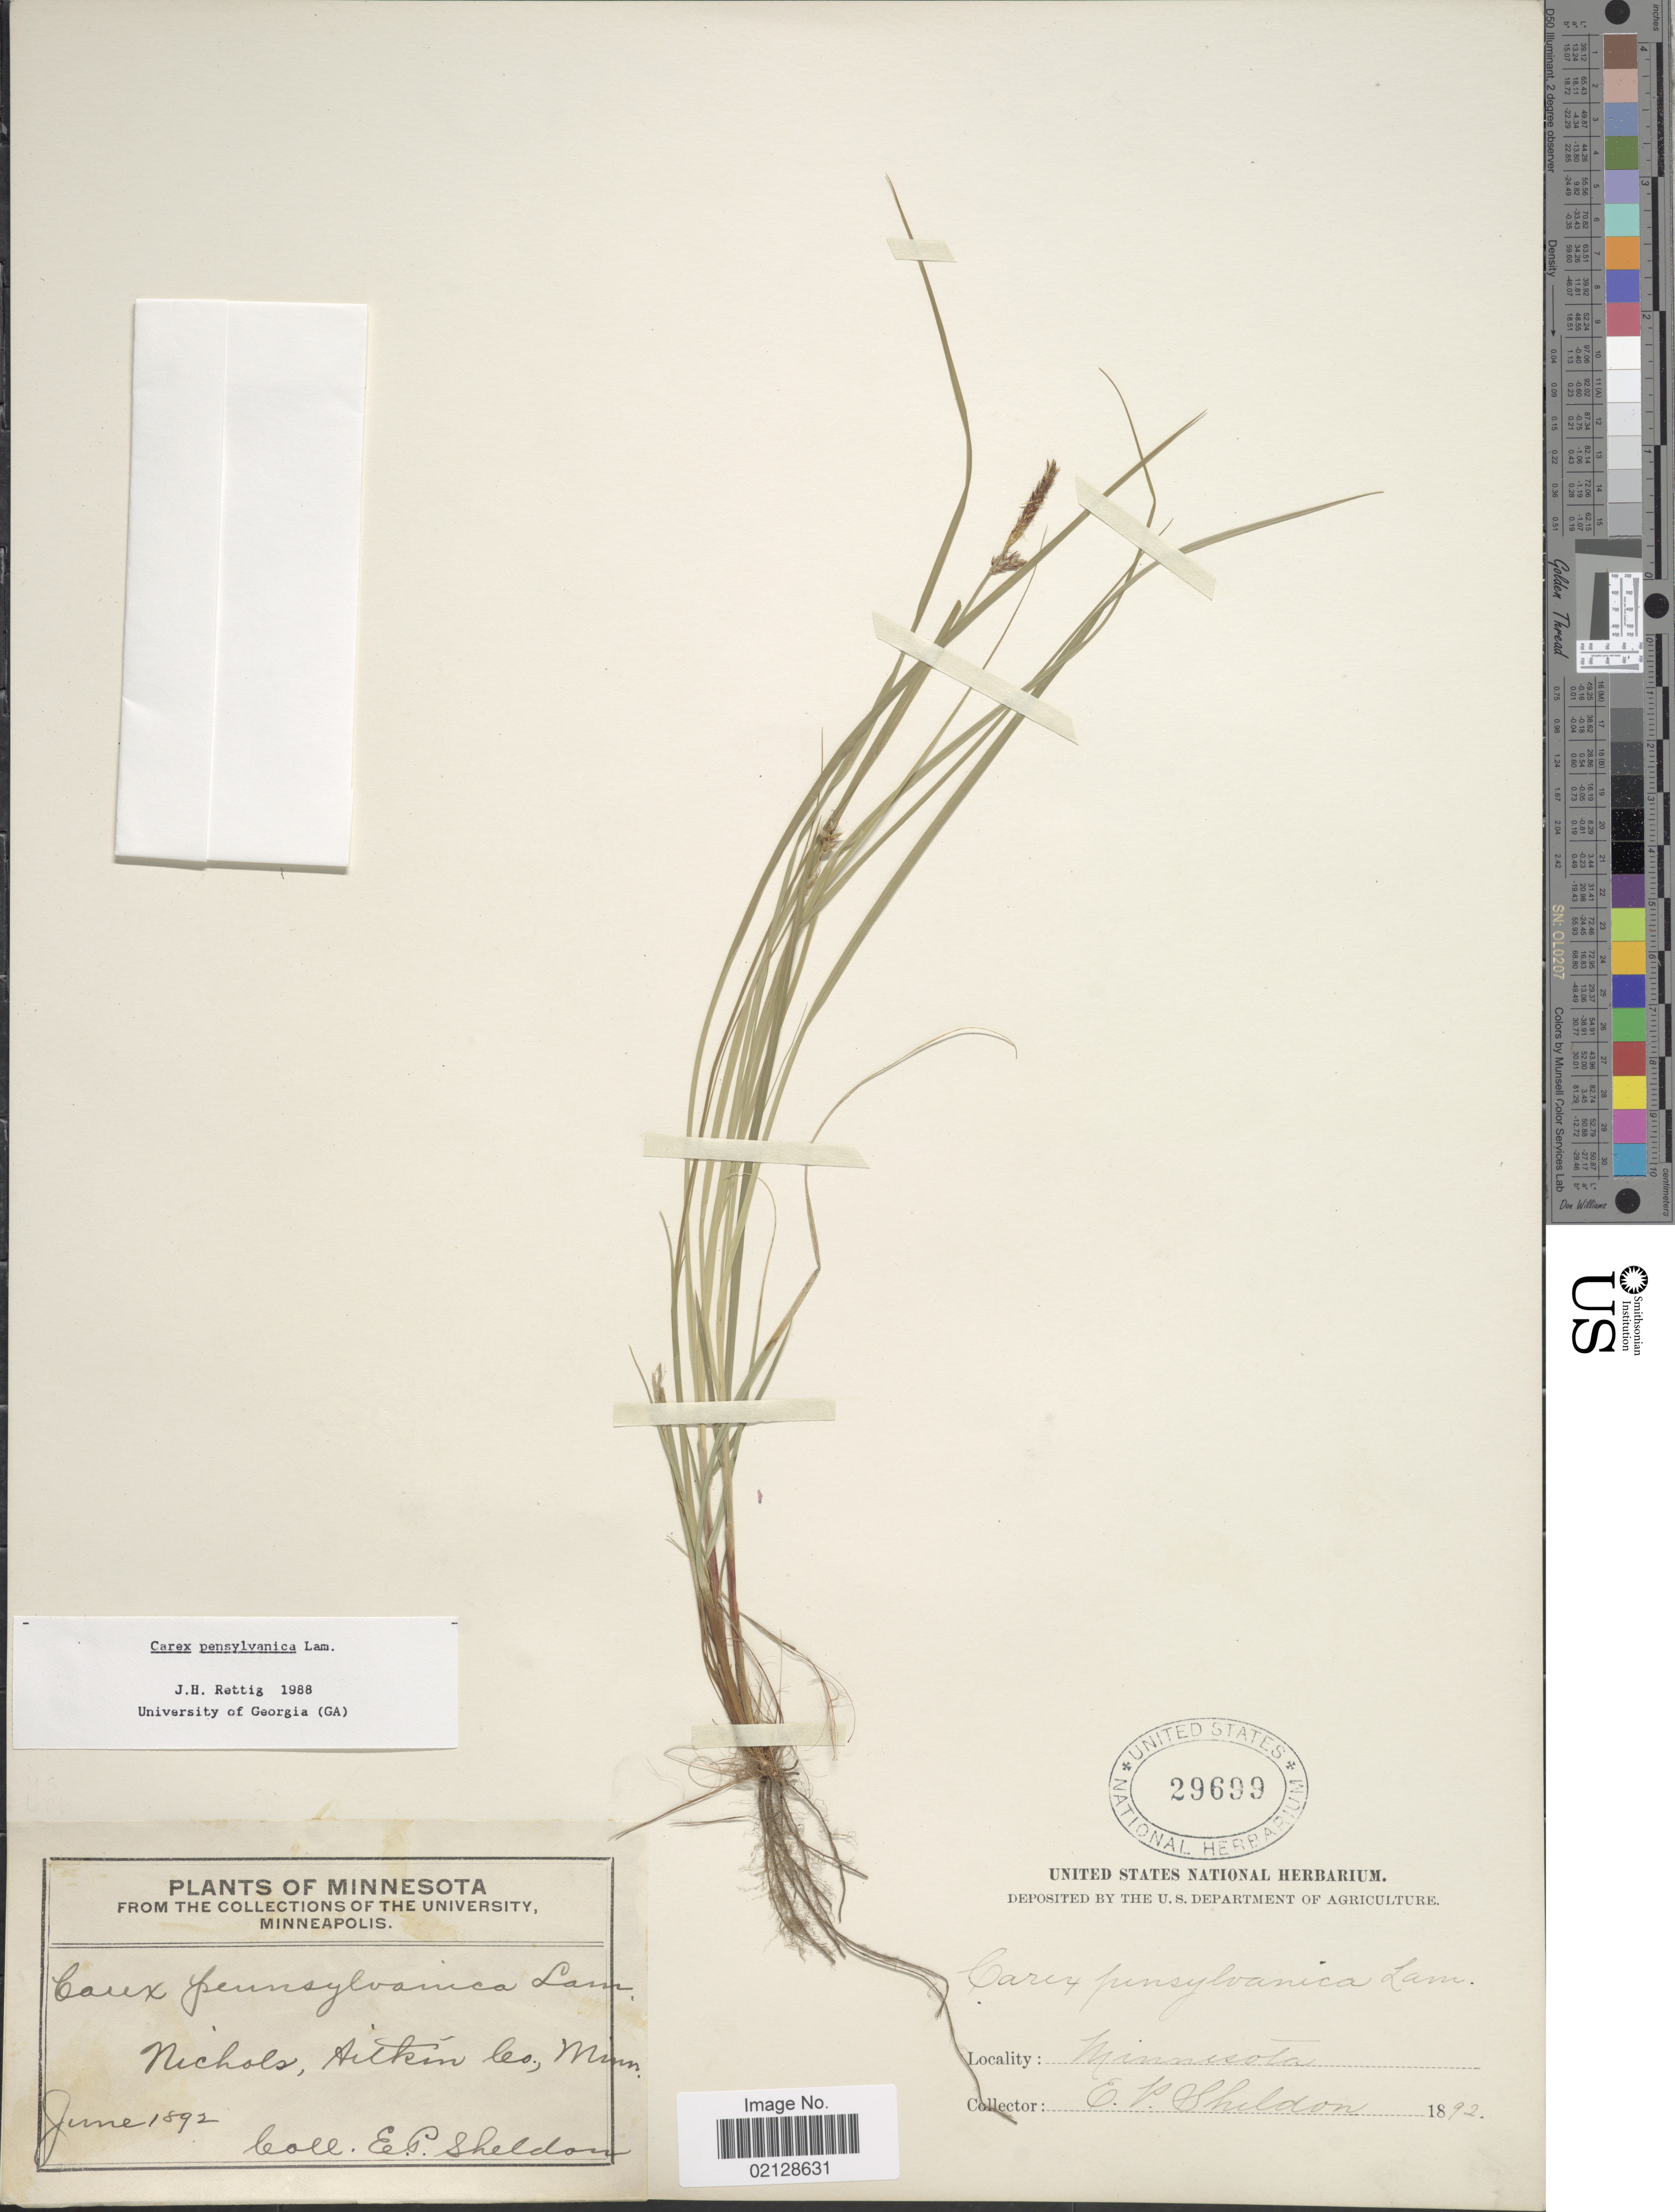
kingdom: Plantae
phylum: Tracheophyta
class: Liliopsida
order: Poales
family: Cyperaceae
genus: Carex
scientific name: Carex pensylvanica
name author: Lam.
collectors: E. P. Sheldon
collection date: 1892-06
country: United States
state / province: Minnesota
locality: Nichols, Altkins Co., Minn.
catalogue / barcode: US 29699